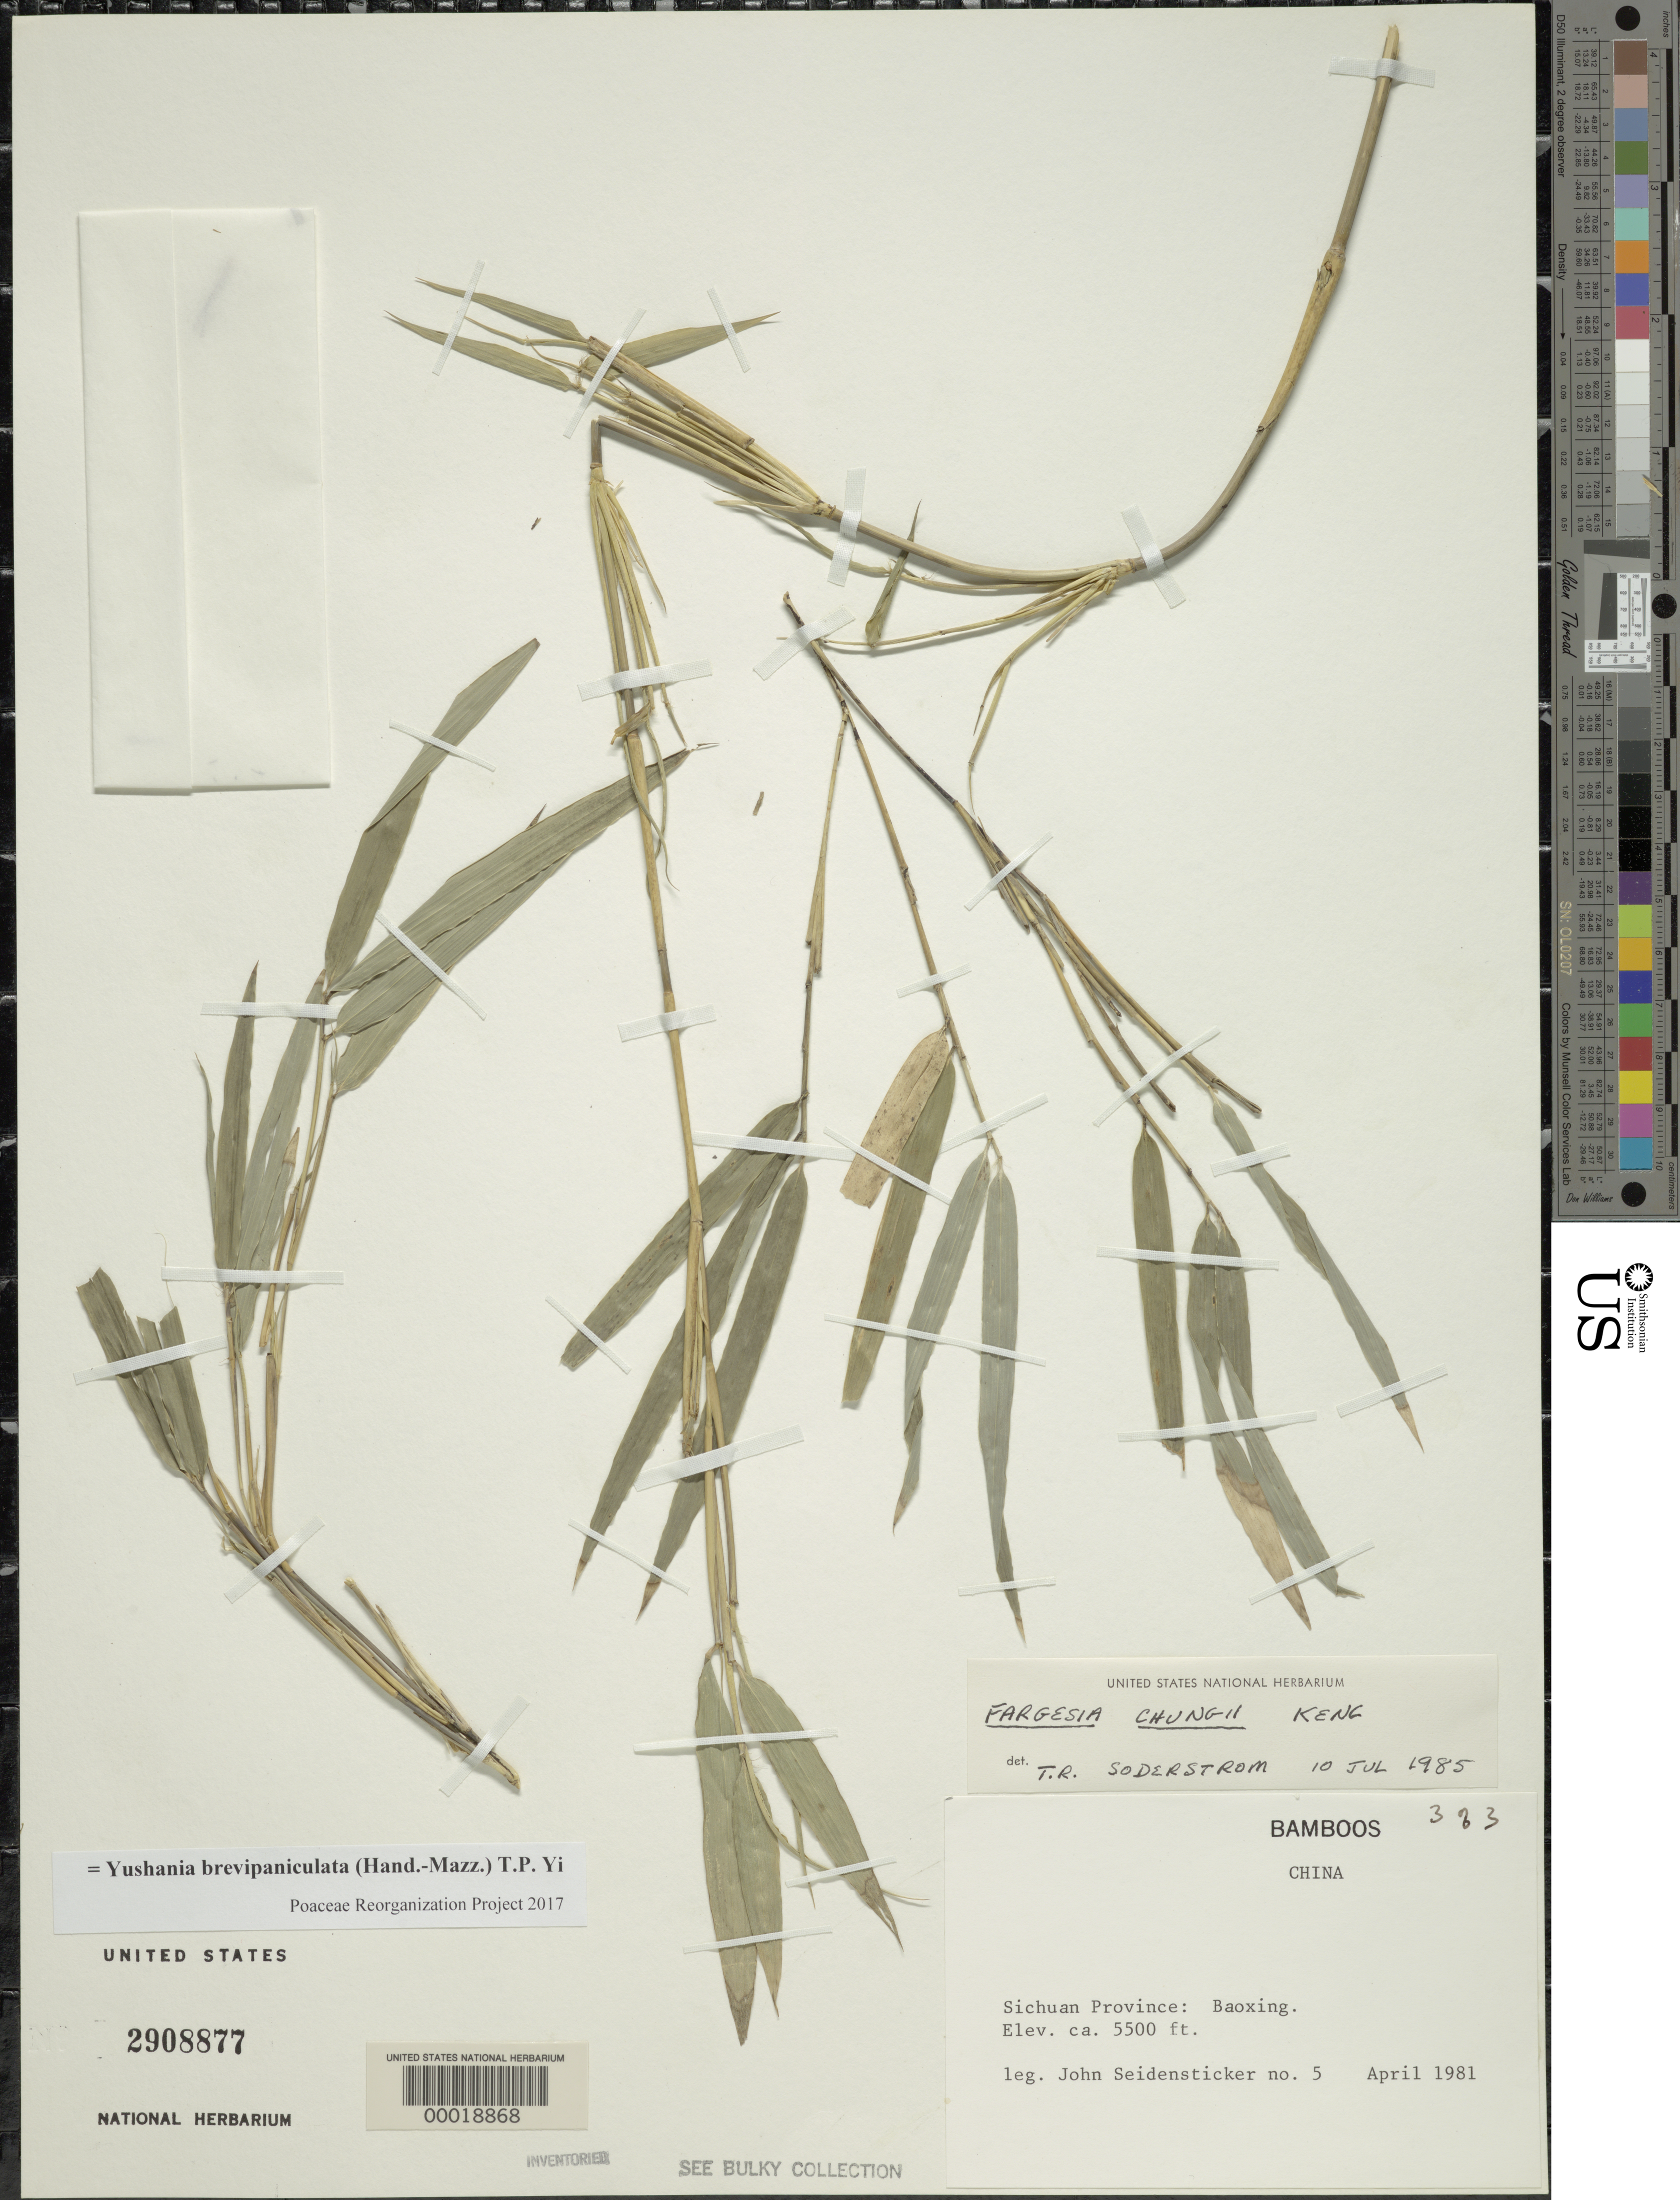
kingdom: Plantae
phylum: Tracheophyta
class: Liliopsida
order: Poales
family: Poaceae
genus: Yushania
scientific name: Yushania brevipaniculata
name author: (Hand.-Mazz.) T.P. Yi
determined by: Poaceae Reorganization Project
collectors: J. Seidensticker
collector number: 5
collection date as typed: Apr 1981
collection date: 1981-04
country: China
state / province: Sichuan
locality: Baoxing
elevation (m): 1678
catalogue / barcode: US 2908877